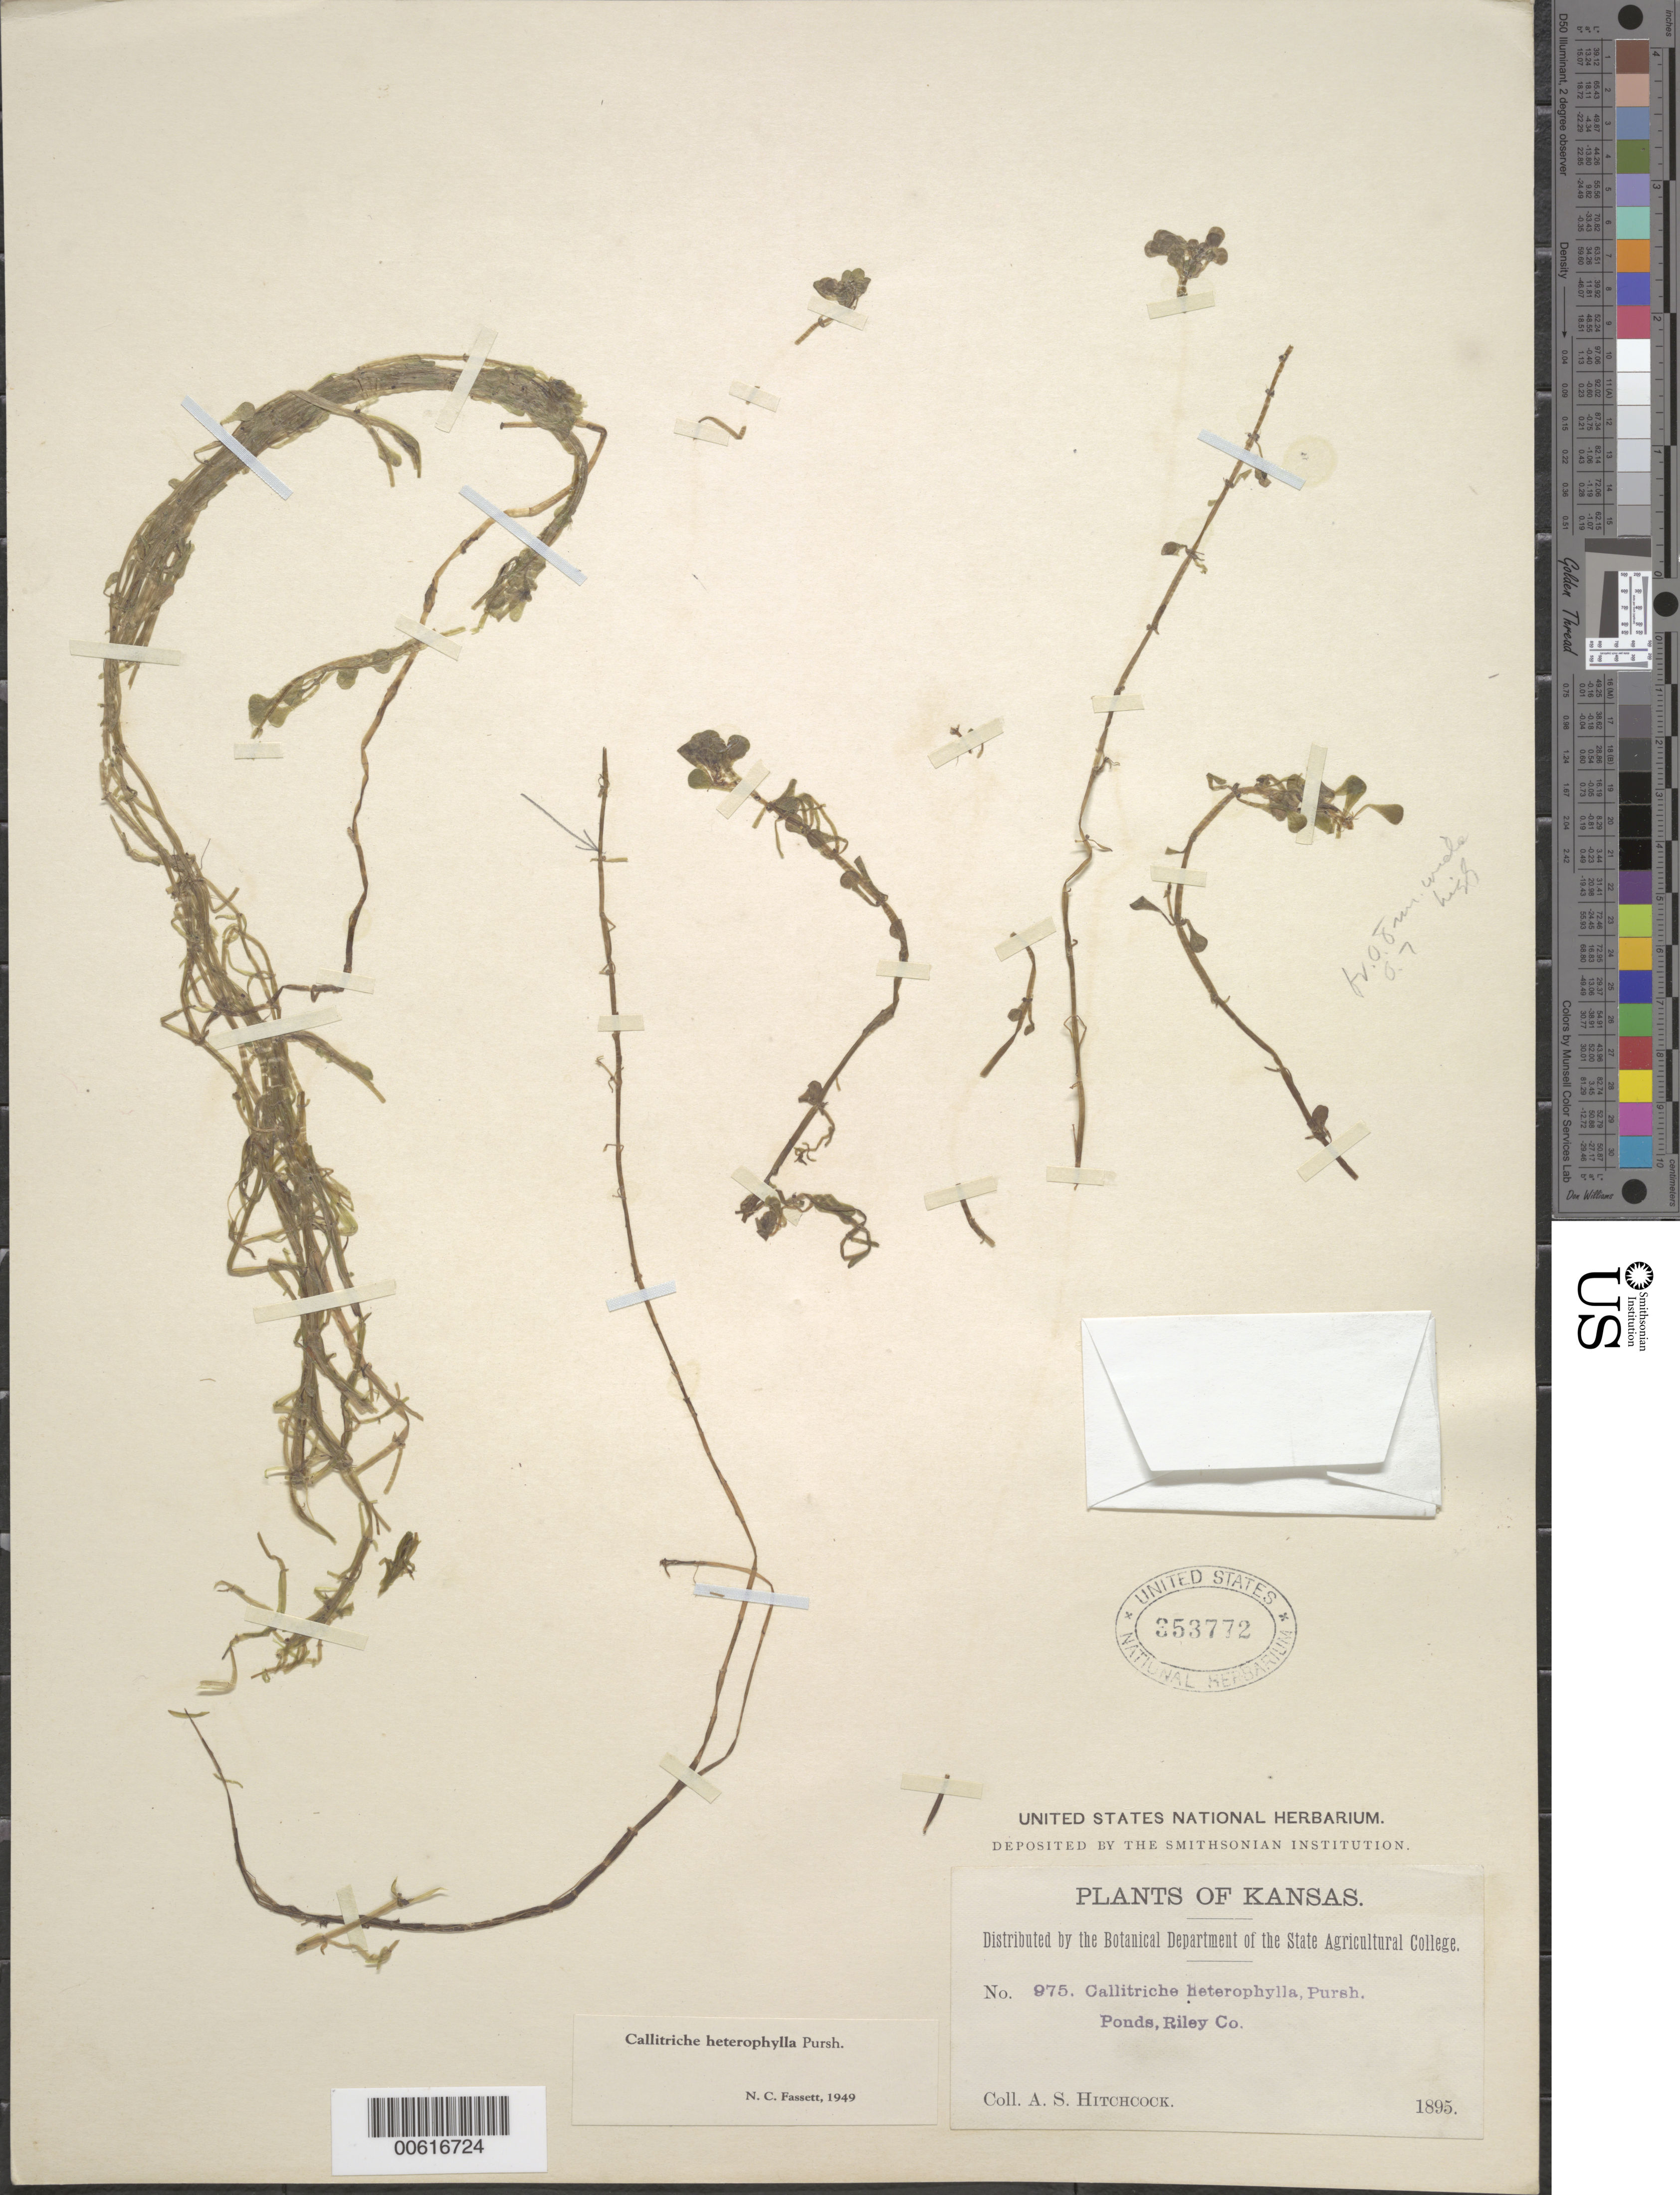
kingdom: Plantae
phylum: Tracheophyta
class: Magnoliopsida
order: Lamiales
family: Plantaginaceae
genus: Callitriche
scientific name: Callitriche heterophylla Pursh emend. Darby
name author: Pursh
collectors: A. S. Hitchcock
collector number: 975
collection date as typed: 1895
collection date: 1895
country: United States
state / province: Kansas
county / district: Riley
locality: Ponds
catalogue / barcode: US 353772